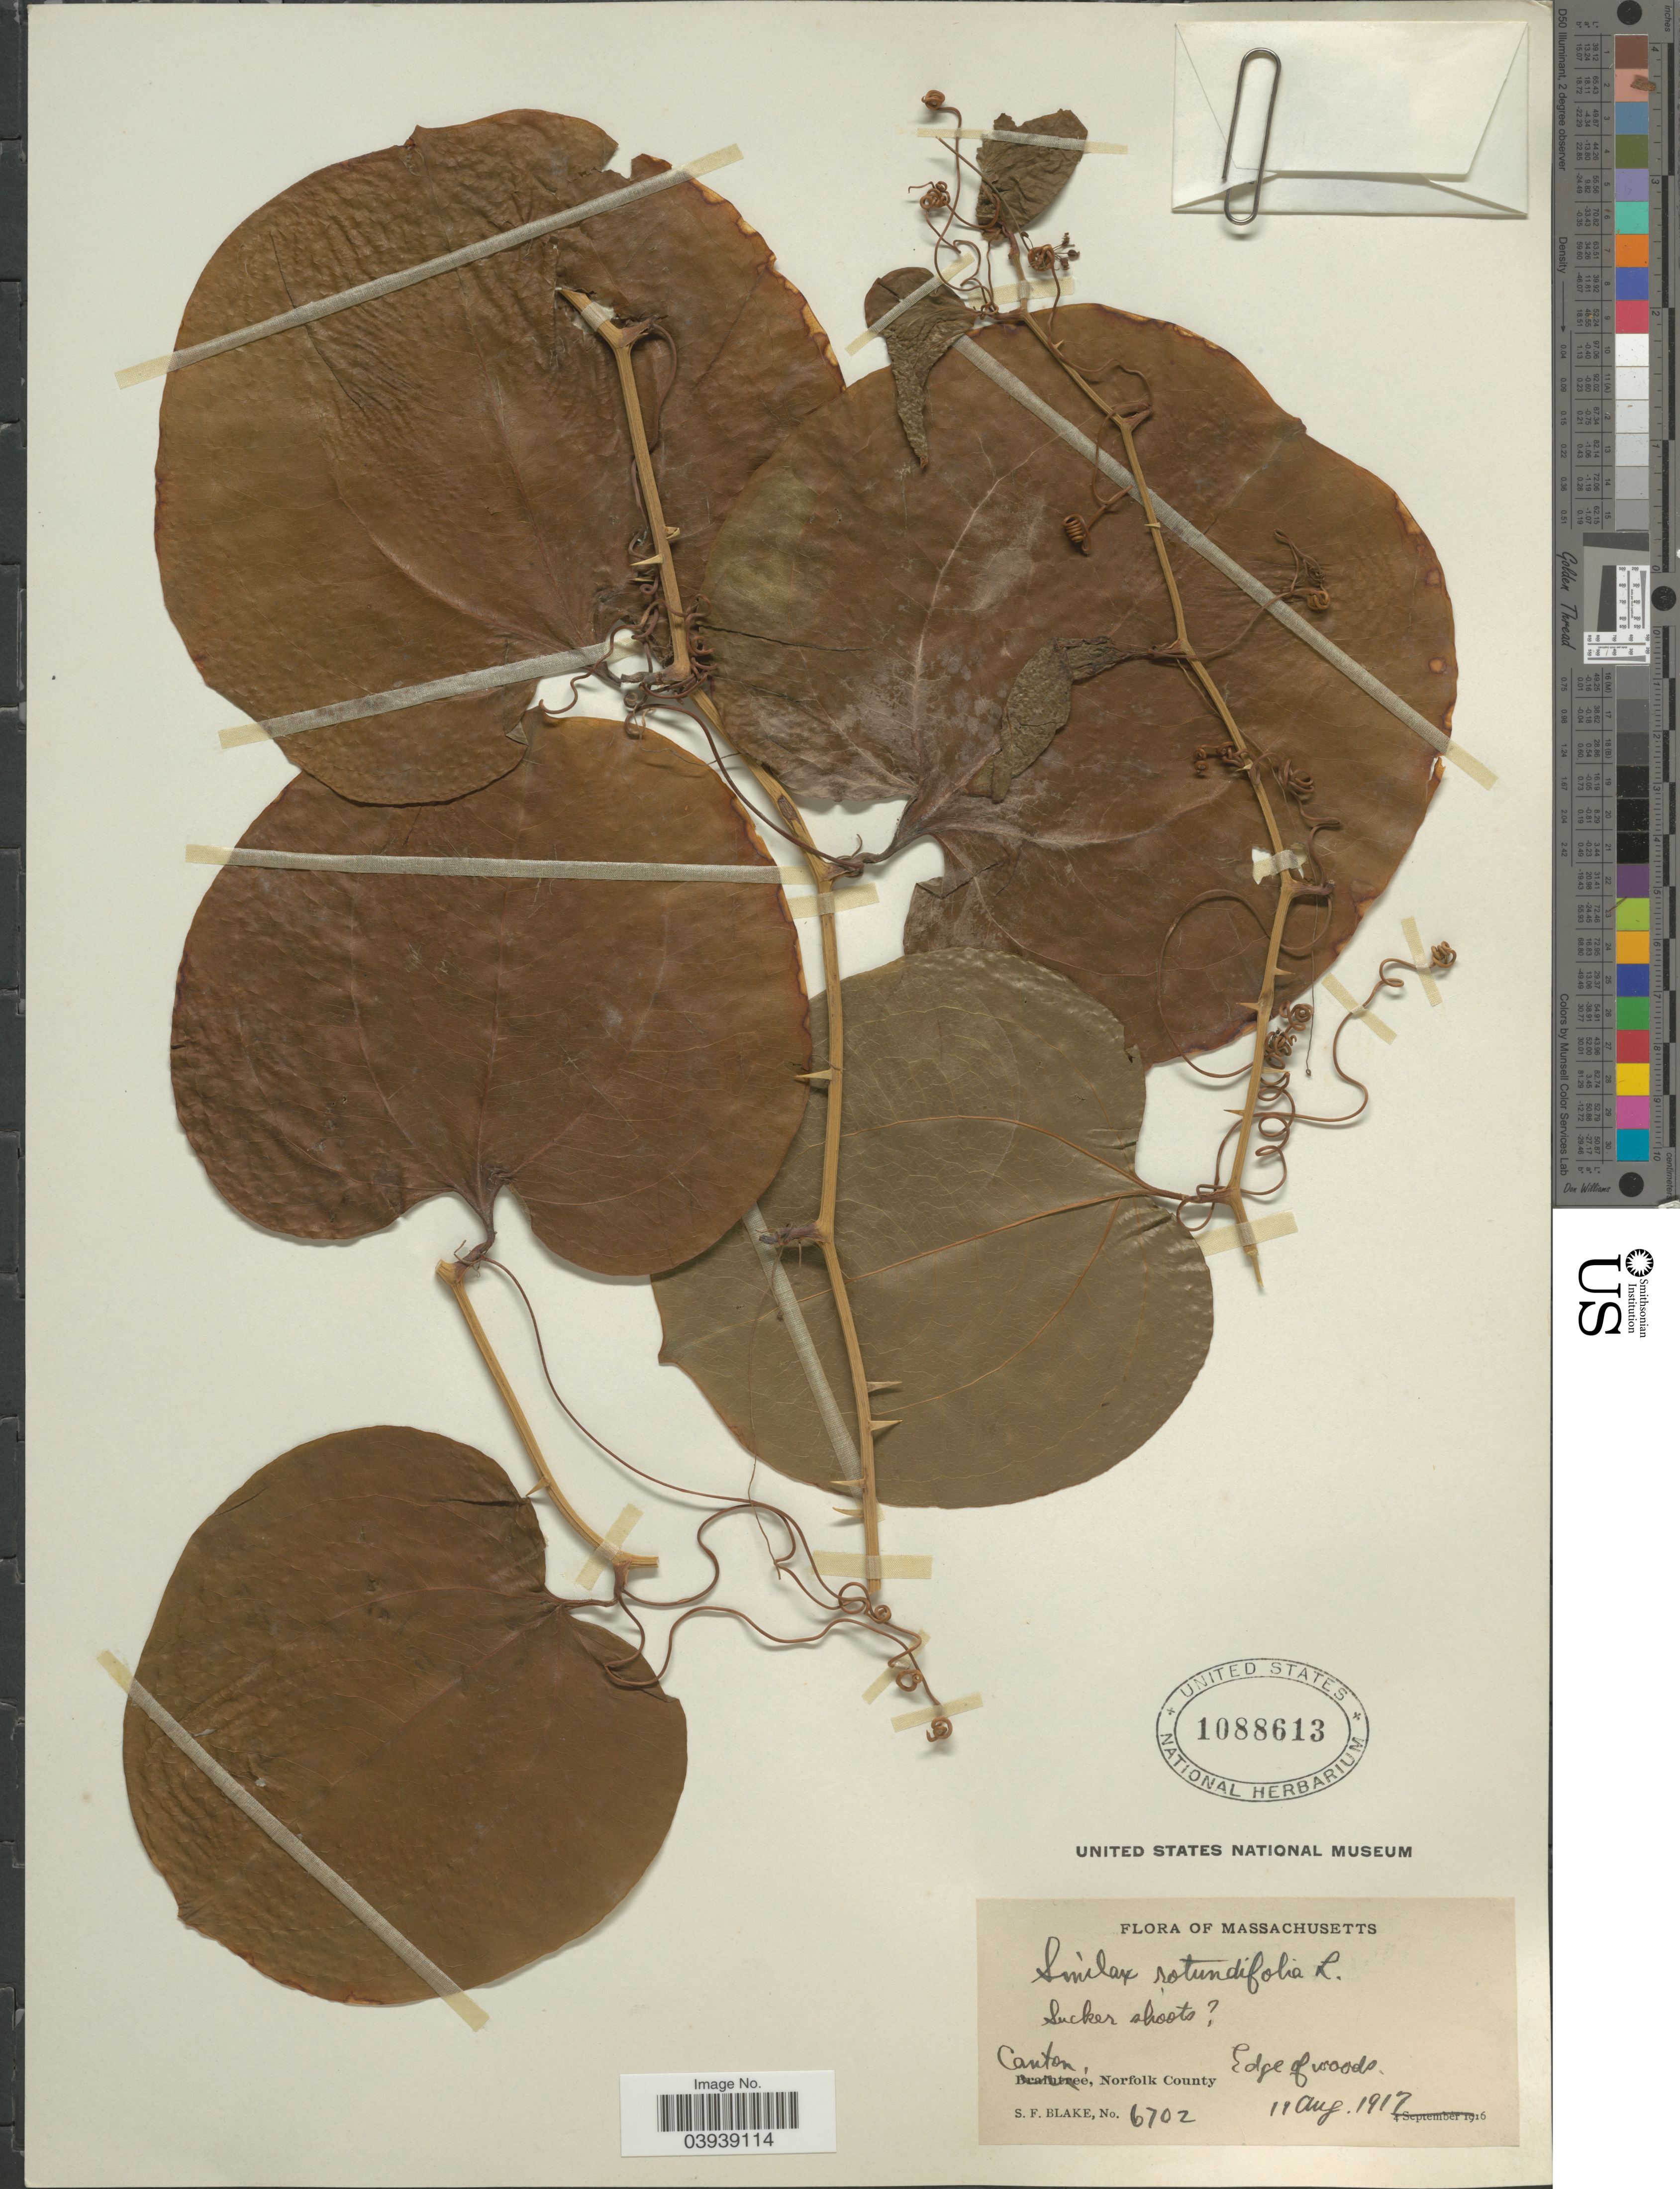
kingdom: Plantae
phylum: Tracheophyta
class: Liliopsida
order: Liliales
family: Smilacaceae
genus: Smilax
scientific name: Smilax rotundifolia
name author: L.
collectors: S. Blake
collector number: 6702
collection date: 1917-08-11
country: United States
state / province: Massachusetts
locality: Canton, Norfolk County. Edge of woods.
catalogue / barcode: US 1088613